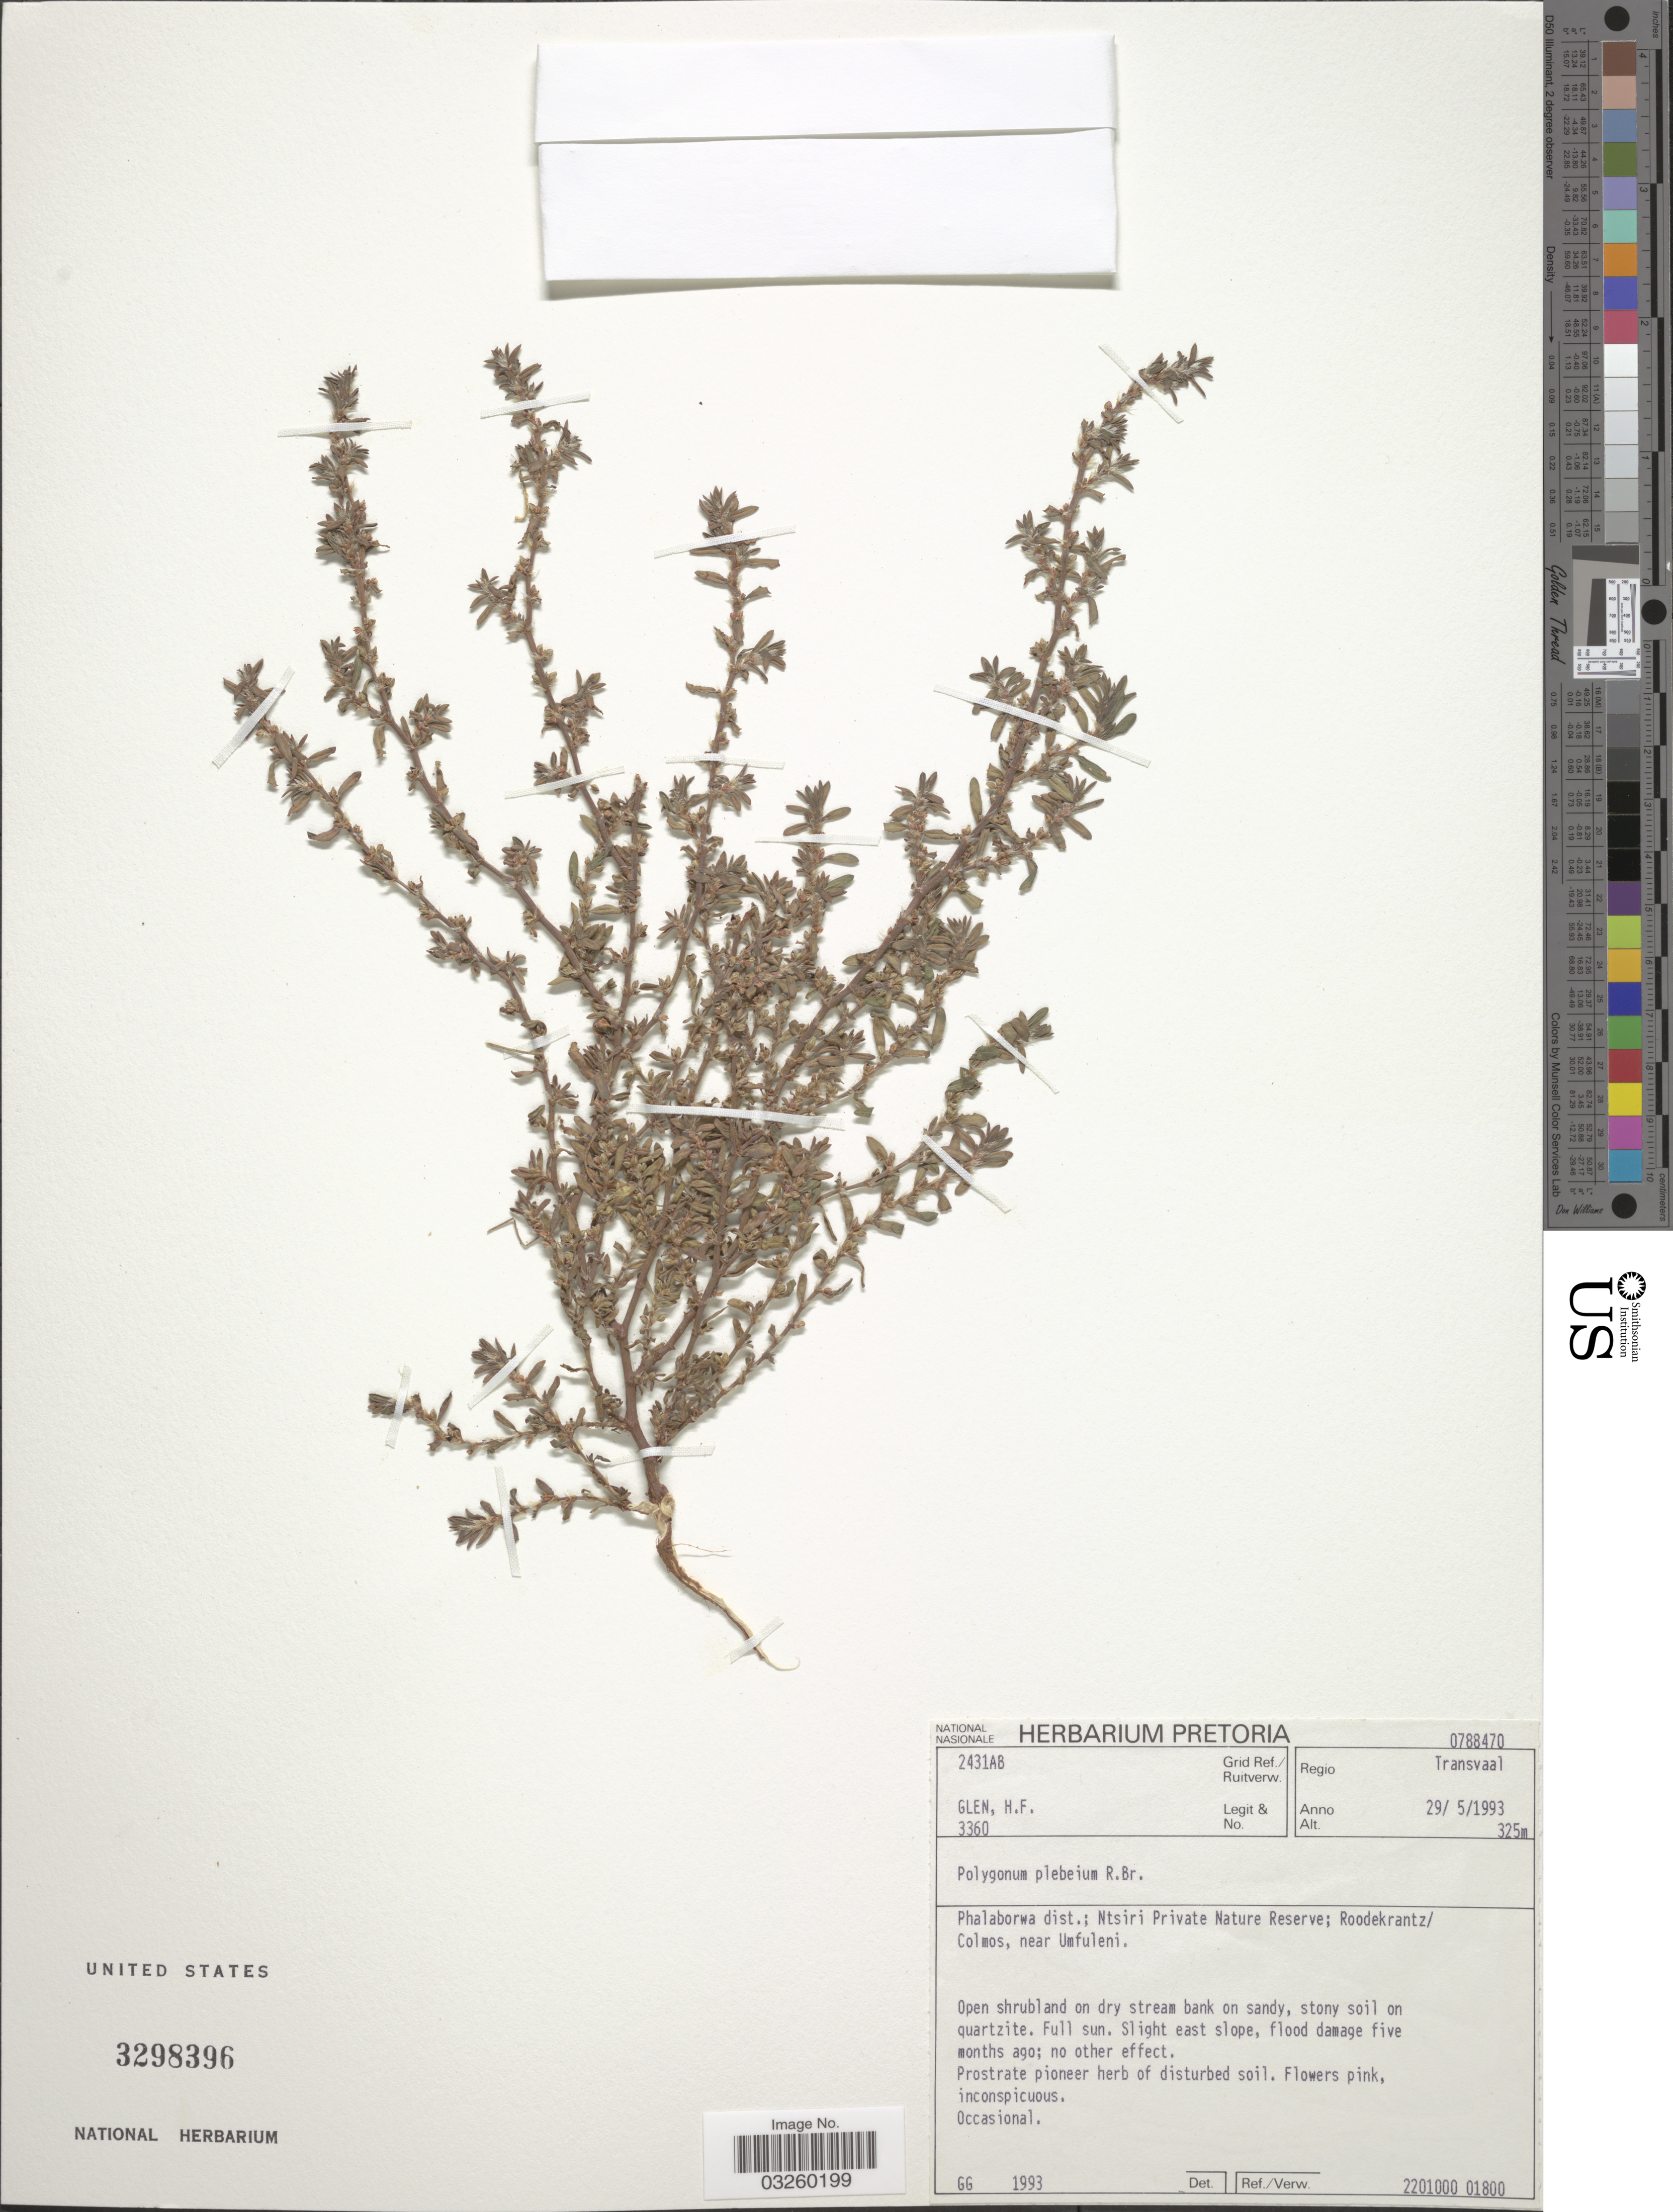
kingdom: Plantae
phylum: Tracheophyta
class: Magnoliopsida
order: Caryophyllales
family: Polygonaceae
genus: Polygonum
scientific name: Polygonum plebeium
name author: R. Br.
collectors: H. F. Glen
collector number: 3360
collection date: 1993-05-29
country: South Africa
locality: Grid. Ref./Ruitverw. 2431AB. Regio Transvaal. Phaloborwa dist.; Ntsiri Private Nature Reserve; Roodekrantz/Colmos, near Umfuleni.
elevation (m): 325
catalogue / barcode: US 3298396